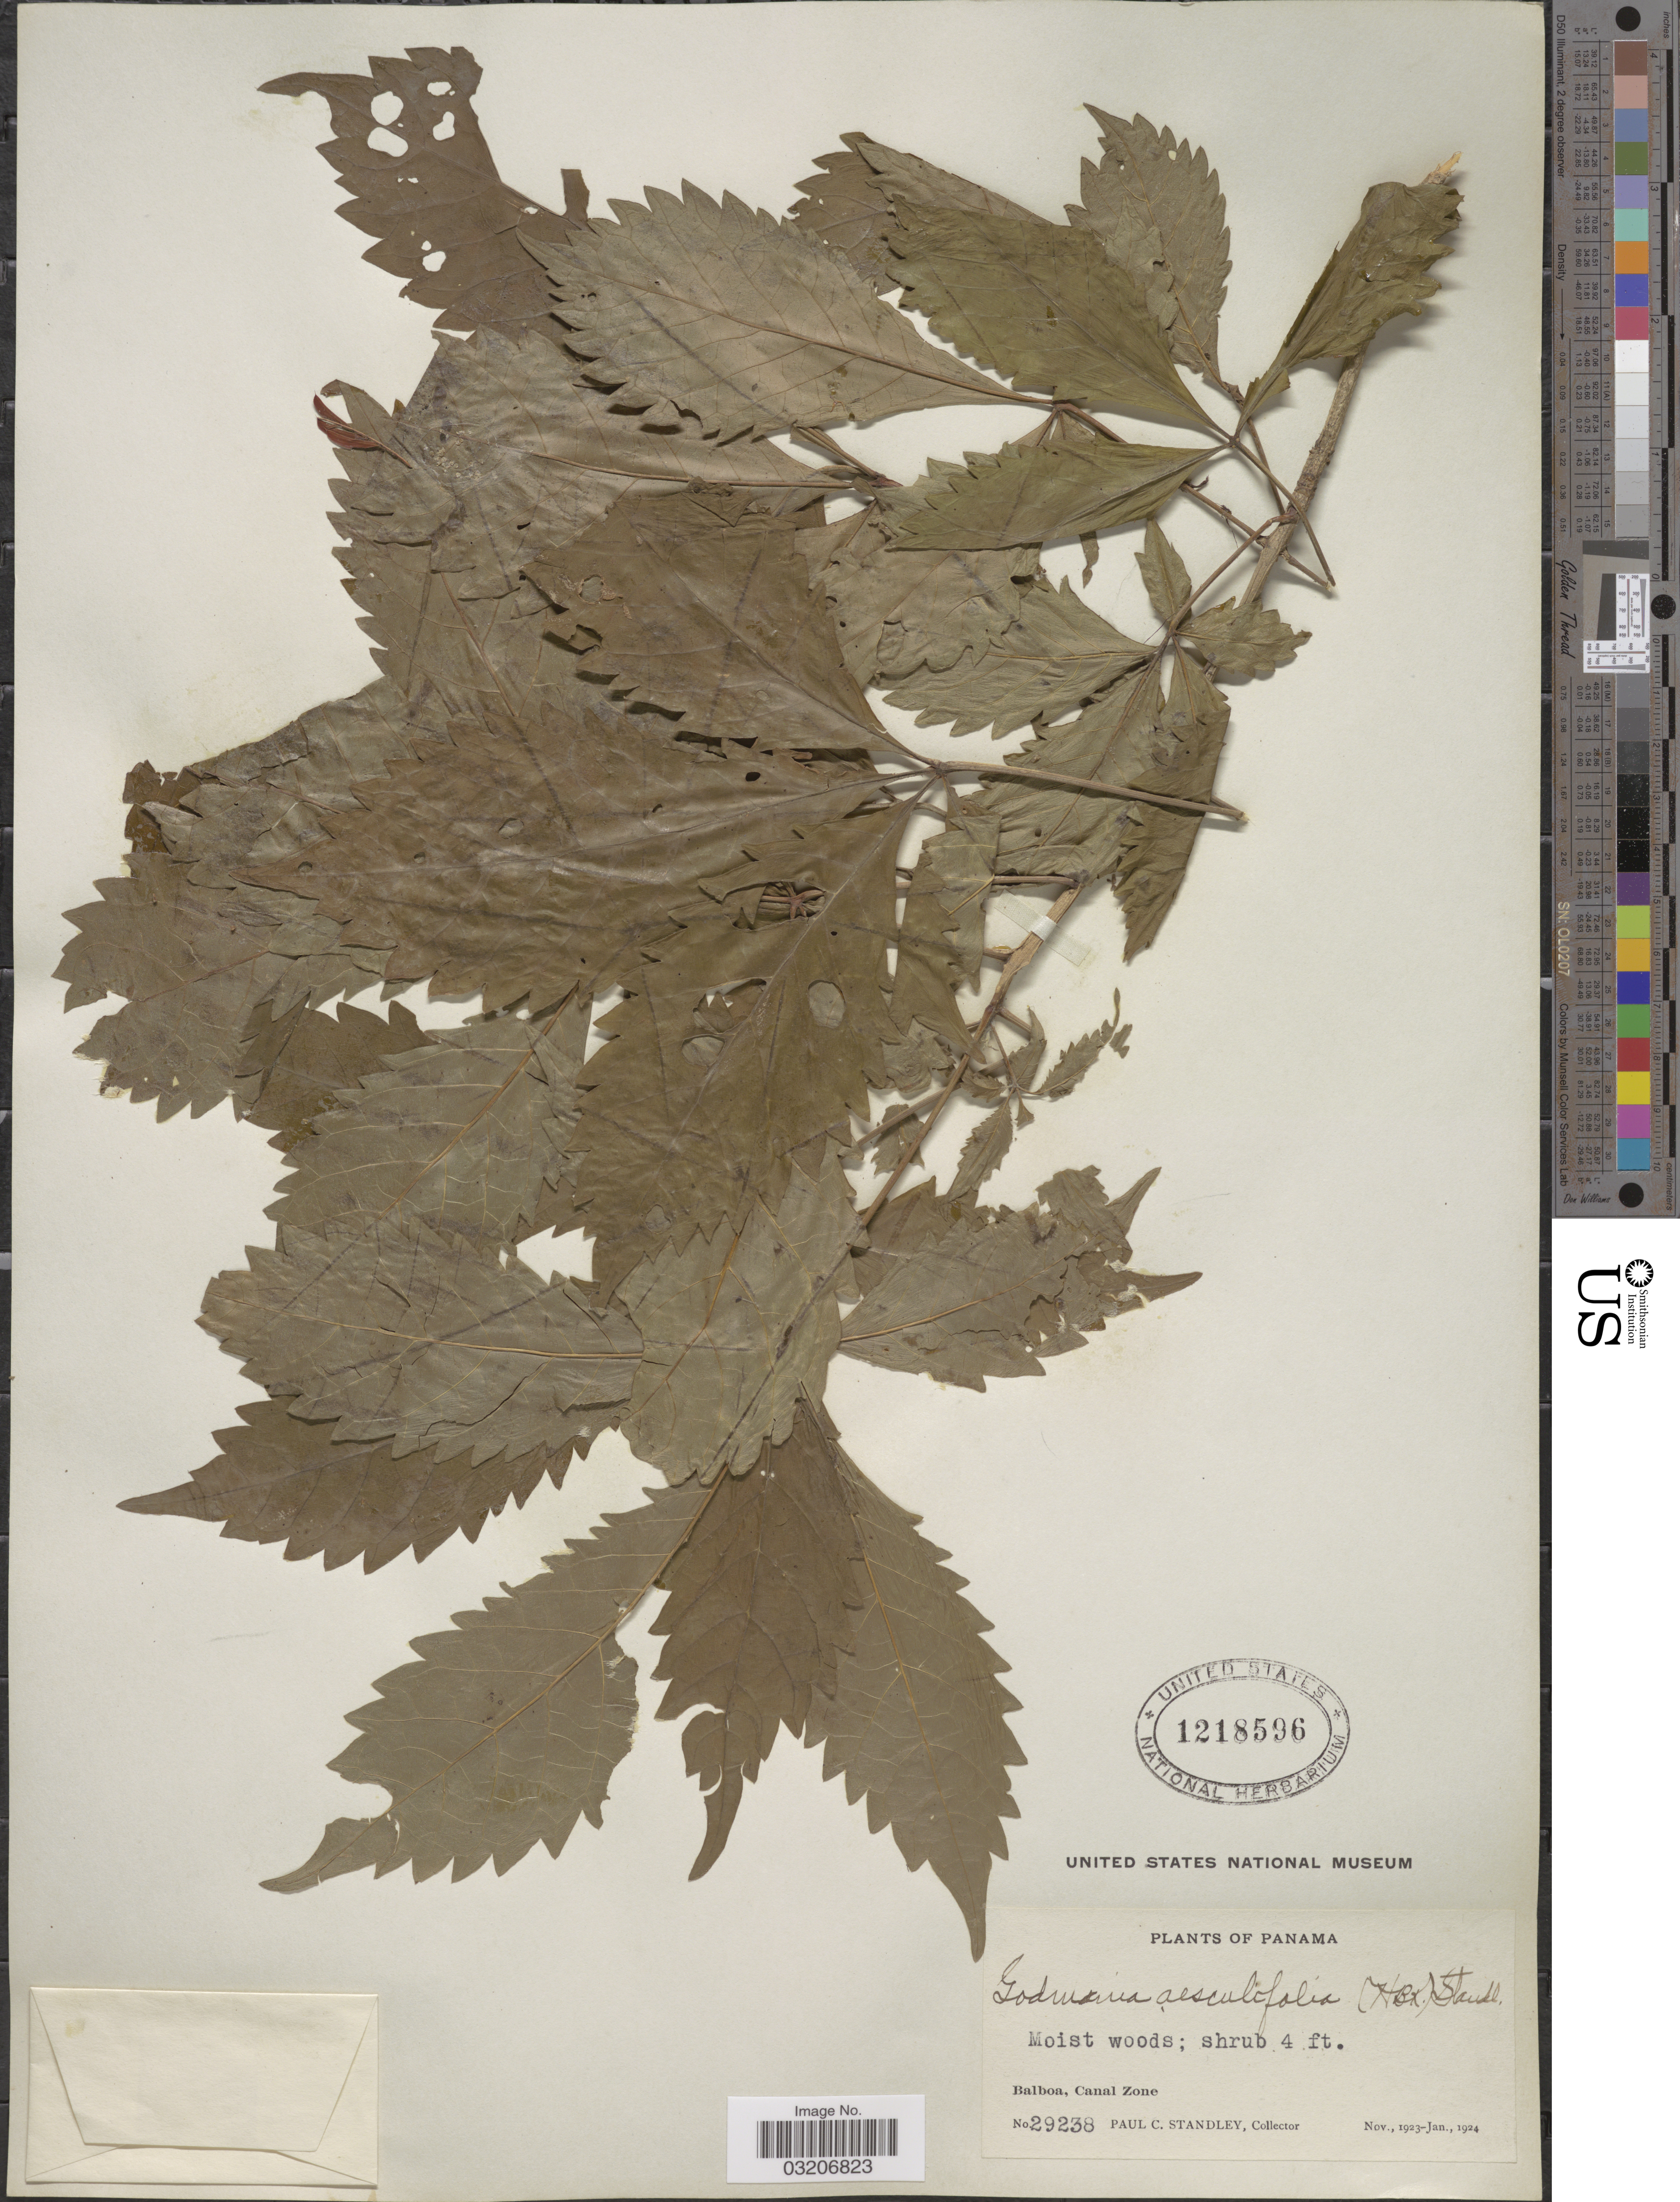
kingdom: Plantae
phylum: Tracheophyta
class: Magnoliopsida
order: Lamiales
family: Bignoniaceae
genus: Godmania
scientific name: Godmania aesculifolia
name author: Standl.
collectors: P. C. Standley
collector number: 29238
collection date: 1923-11/1924-01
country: Panama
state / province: Colón / Panamá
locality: Balboa, Canal Zone.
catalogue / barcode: US 1218596